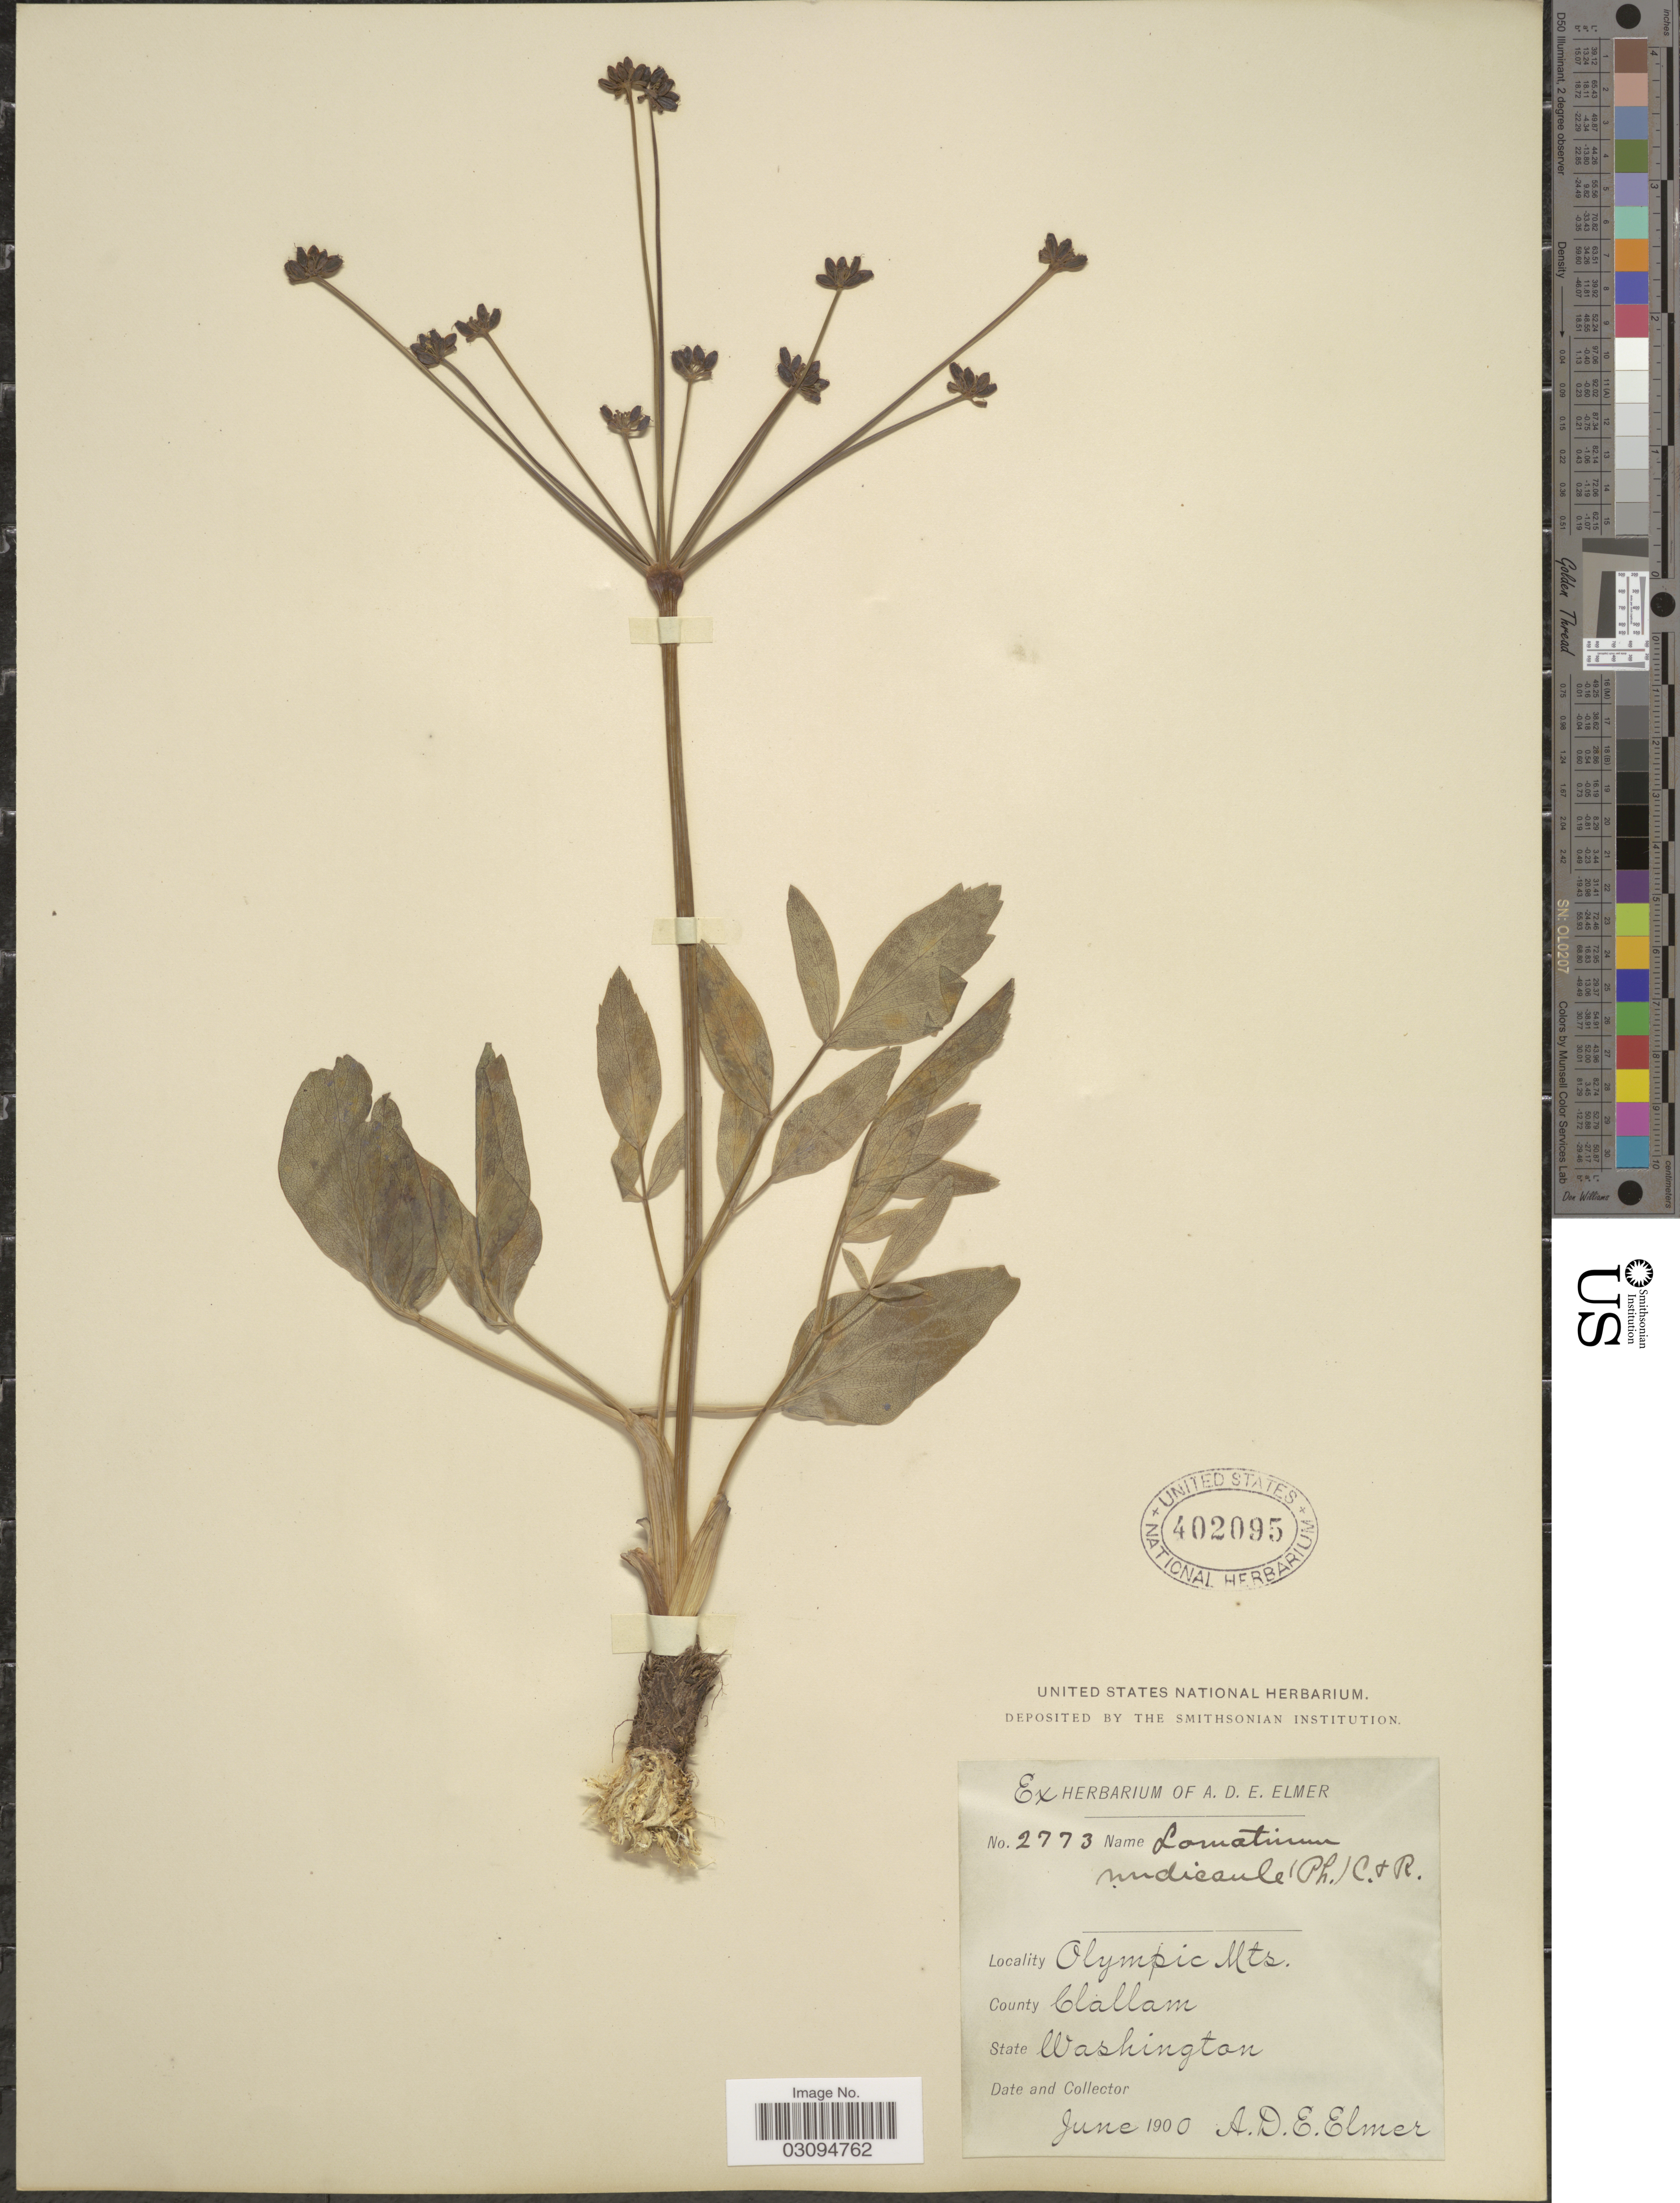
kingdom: Plantae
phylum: Tracheophyta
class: Magnoliopsida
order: Apiales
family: Apiaceae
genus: Lomatium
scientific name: Lomatium nudicaule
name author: (Pursh) J.M. Coult. & Rose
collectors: A. D. E. Elmer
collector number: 2773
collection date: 1900-06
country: United States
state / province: Washington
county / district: Clallam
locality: Olympic Mts. County Clallam.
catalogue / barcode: US 402095